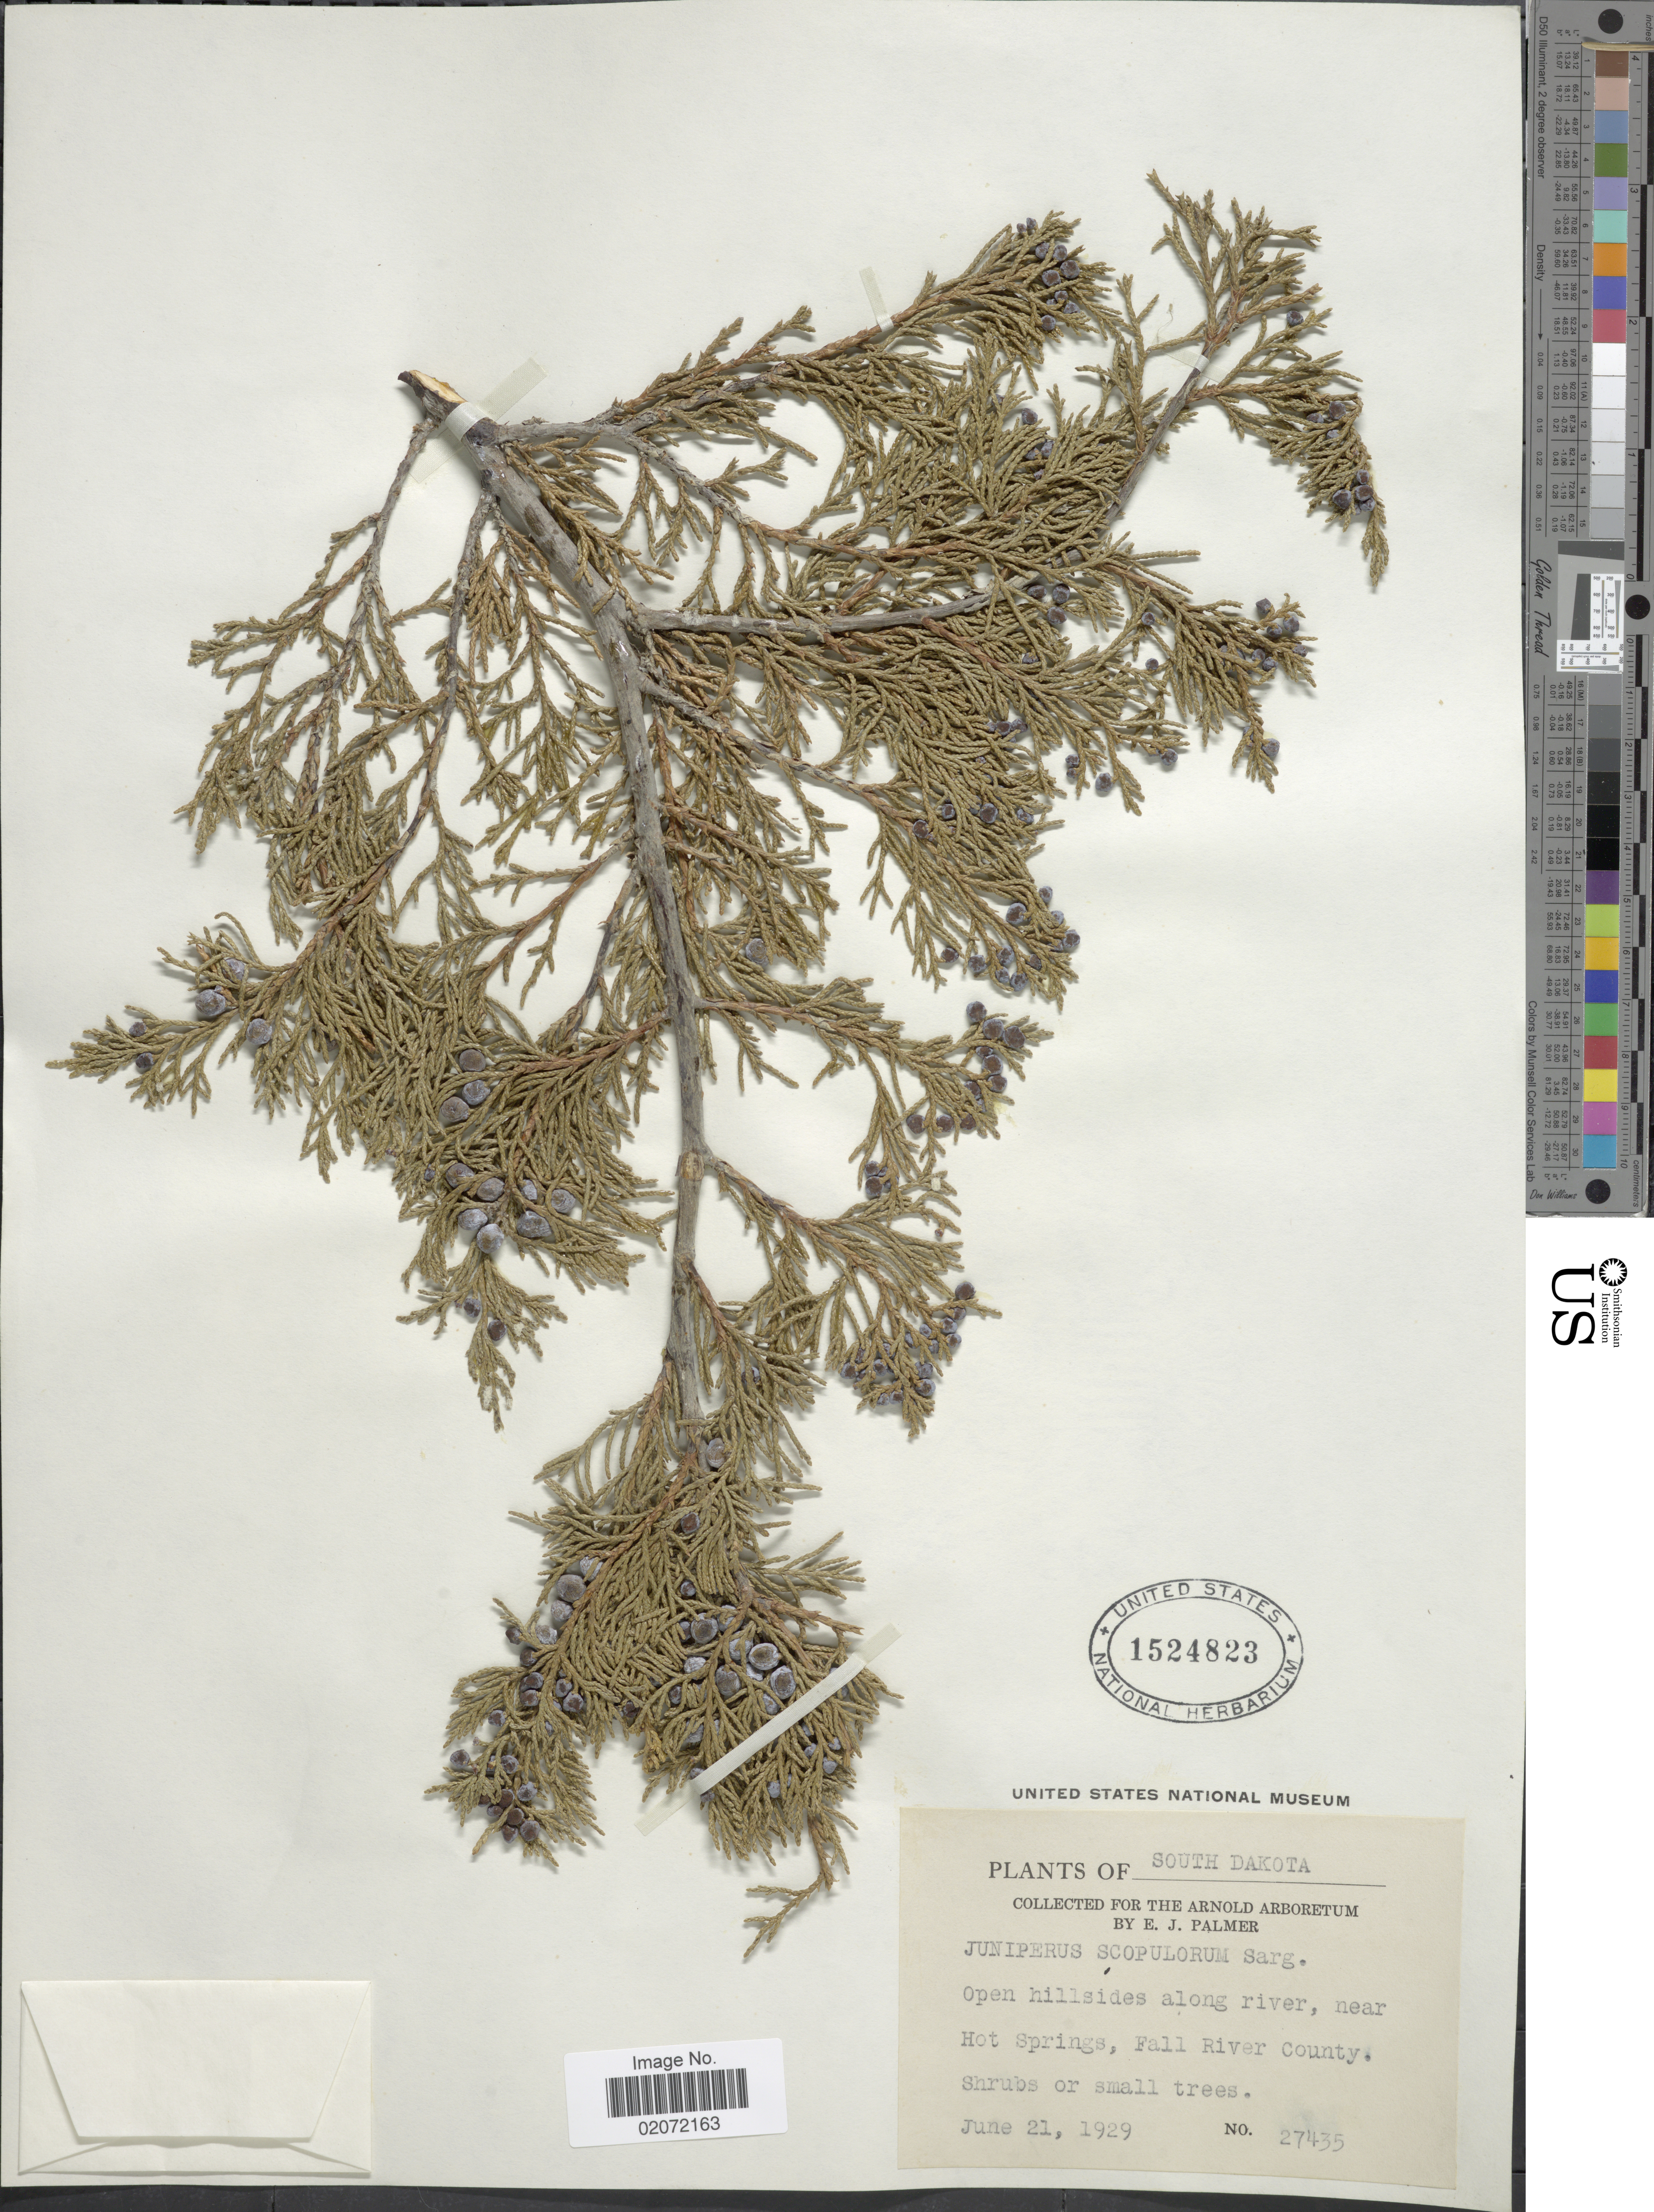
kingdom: Plantae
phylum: Tracheophyta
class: Pinopsida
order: Pinales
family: Cupressaceae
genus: Juniperus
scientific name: Juniperus virginiana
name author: L.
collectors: E. J. Palmer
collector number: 27435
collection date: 1929-06-21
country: United States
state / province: South Dakota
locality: South Dakota, Hot Springs, Fall River County.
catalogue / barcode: US 1524823